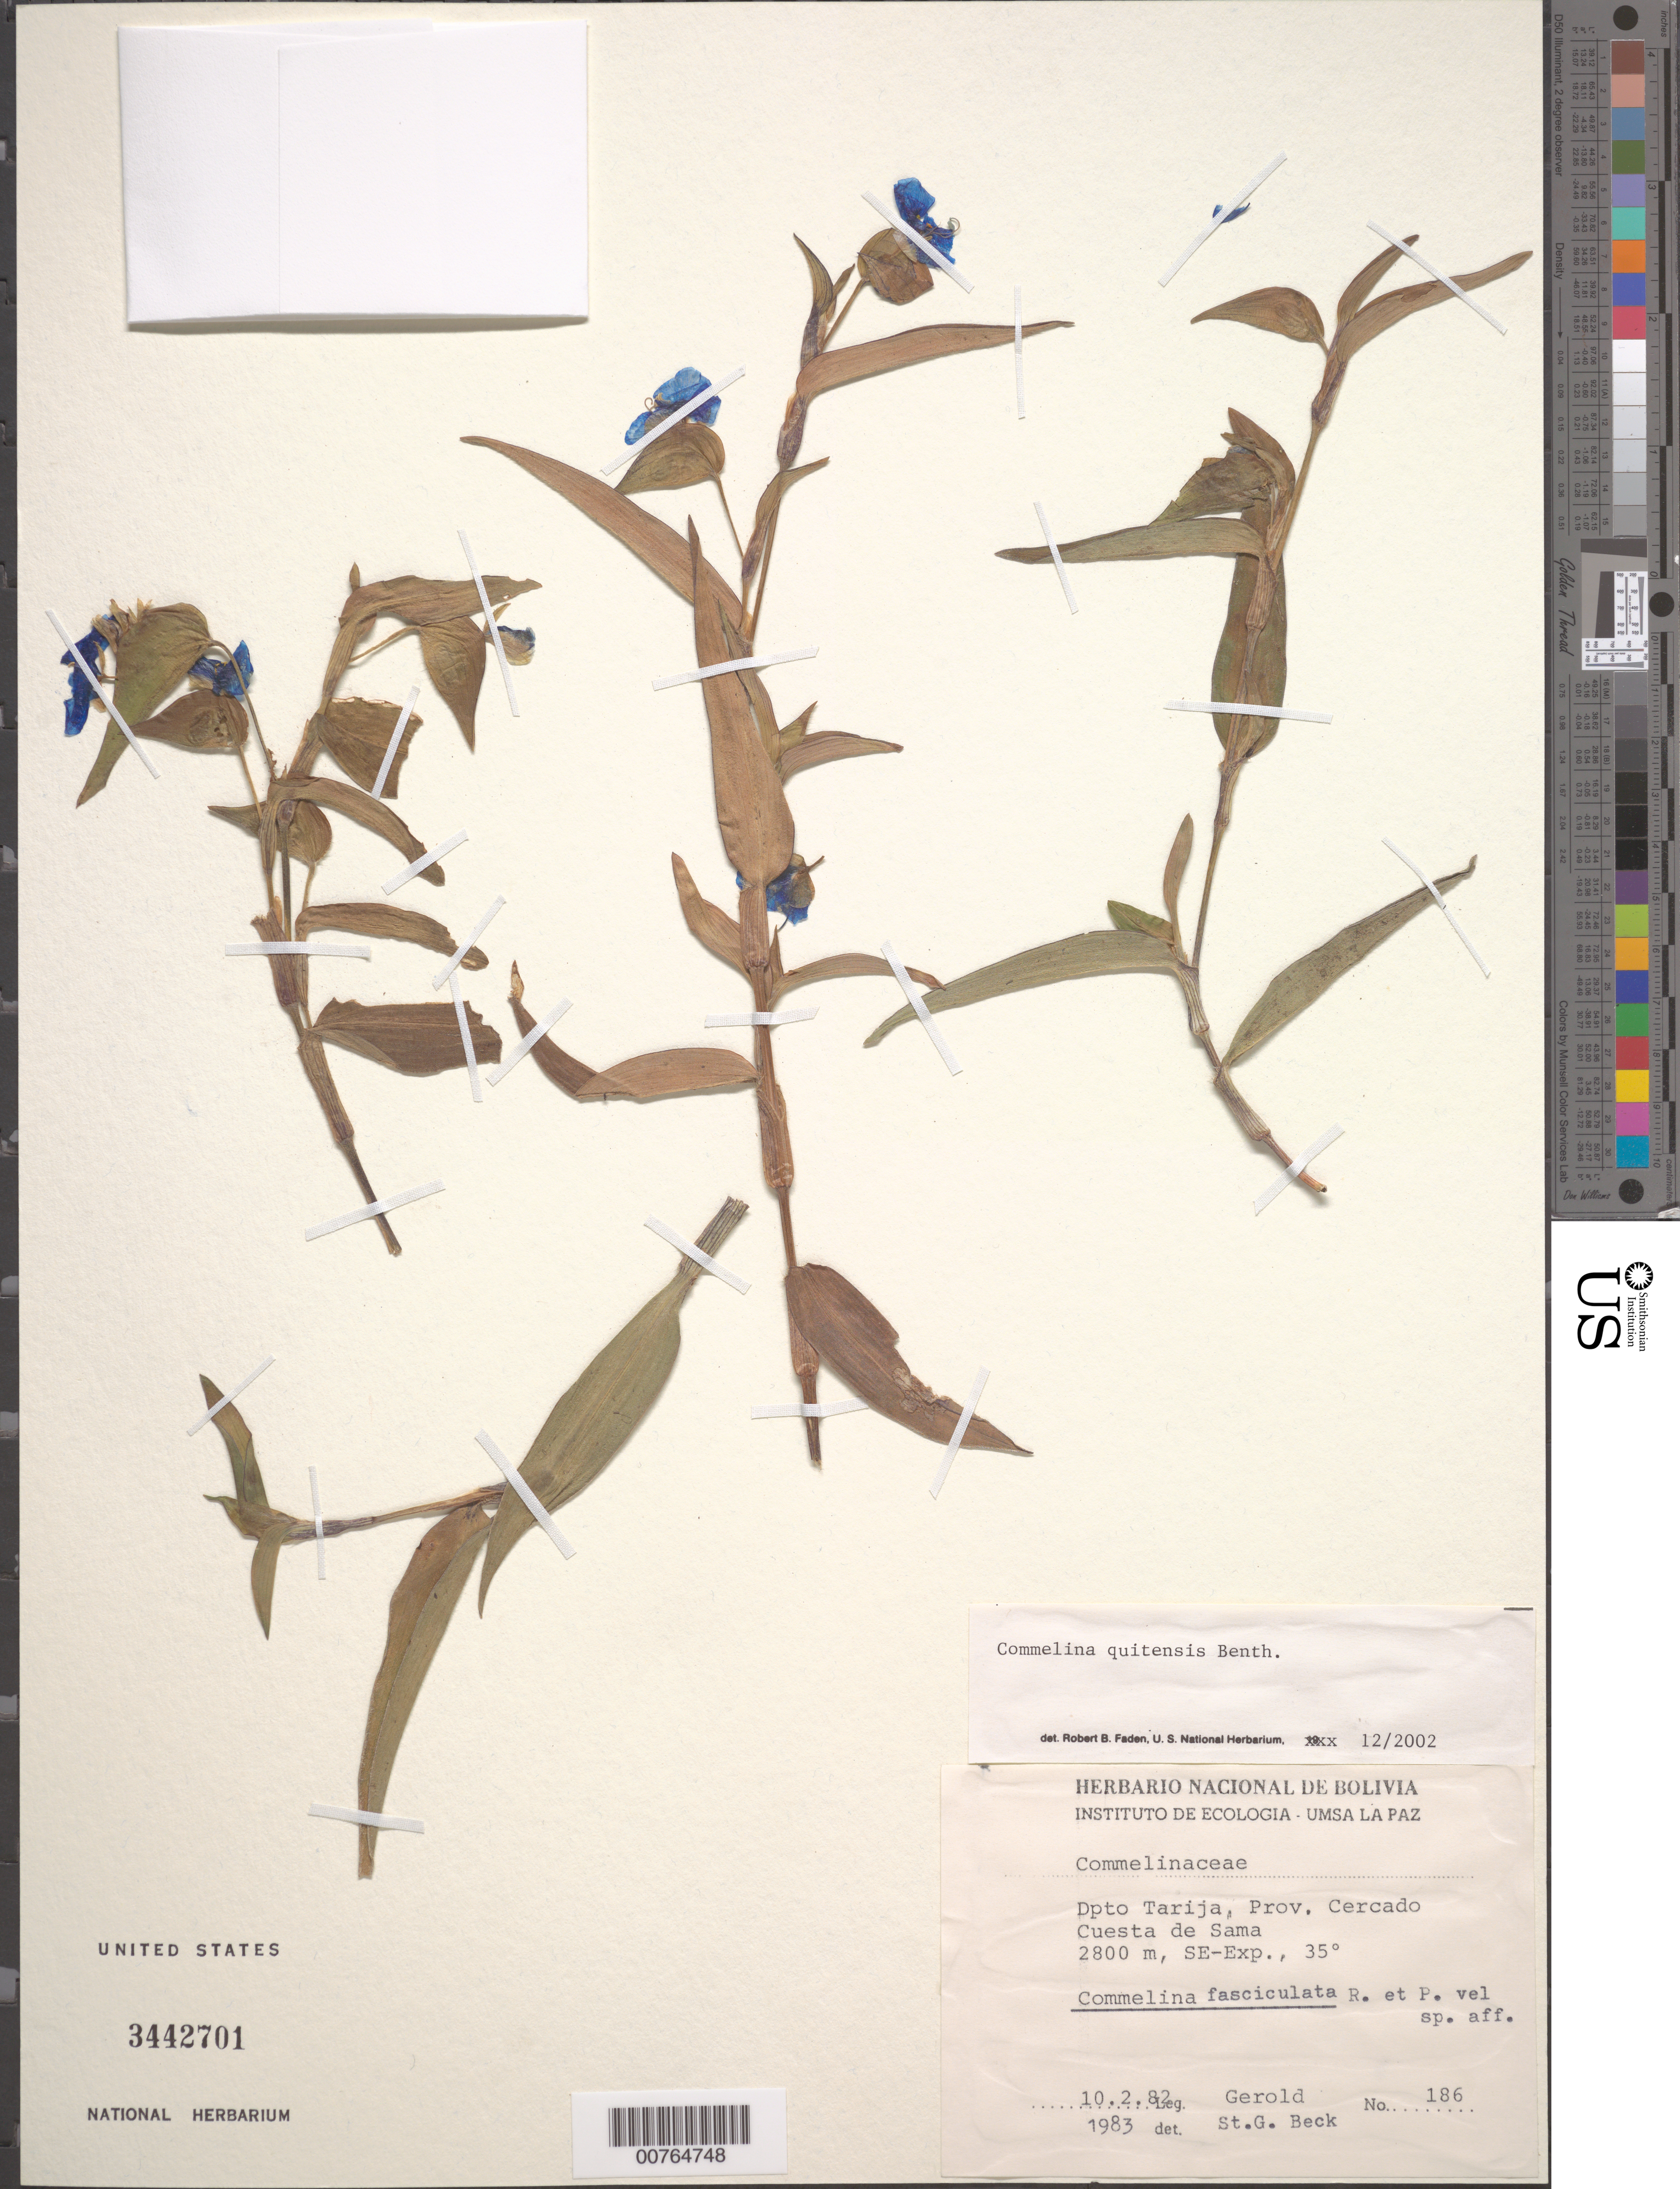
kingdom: Plantae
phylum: Tracheophyta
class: Liliopsida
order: Commelinales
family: Commelinaceae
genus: Commelina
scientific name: Commelina quitensis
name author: Benth.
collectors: S. G. Beck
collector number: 186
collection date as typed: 02 Oct 1982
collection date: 1982-10-02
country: Bolivia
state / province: Tarija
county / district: Cercado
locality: Cuesta de Sama, e-exp.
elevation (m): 2800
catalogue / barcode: US 3442701